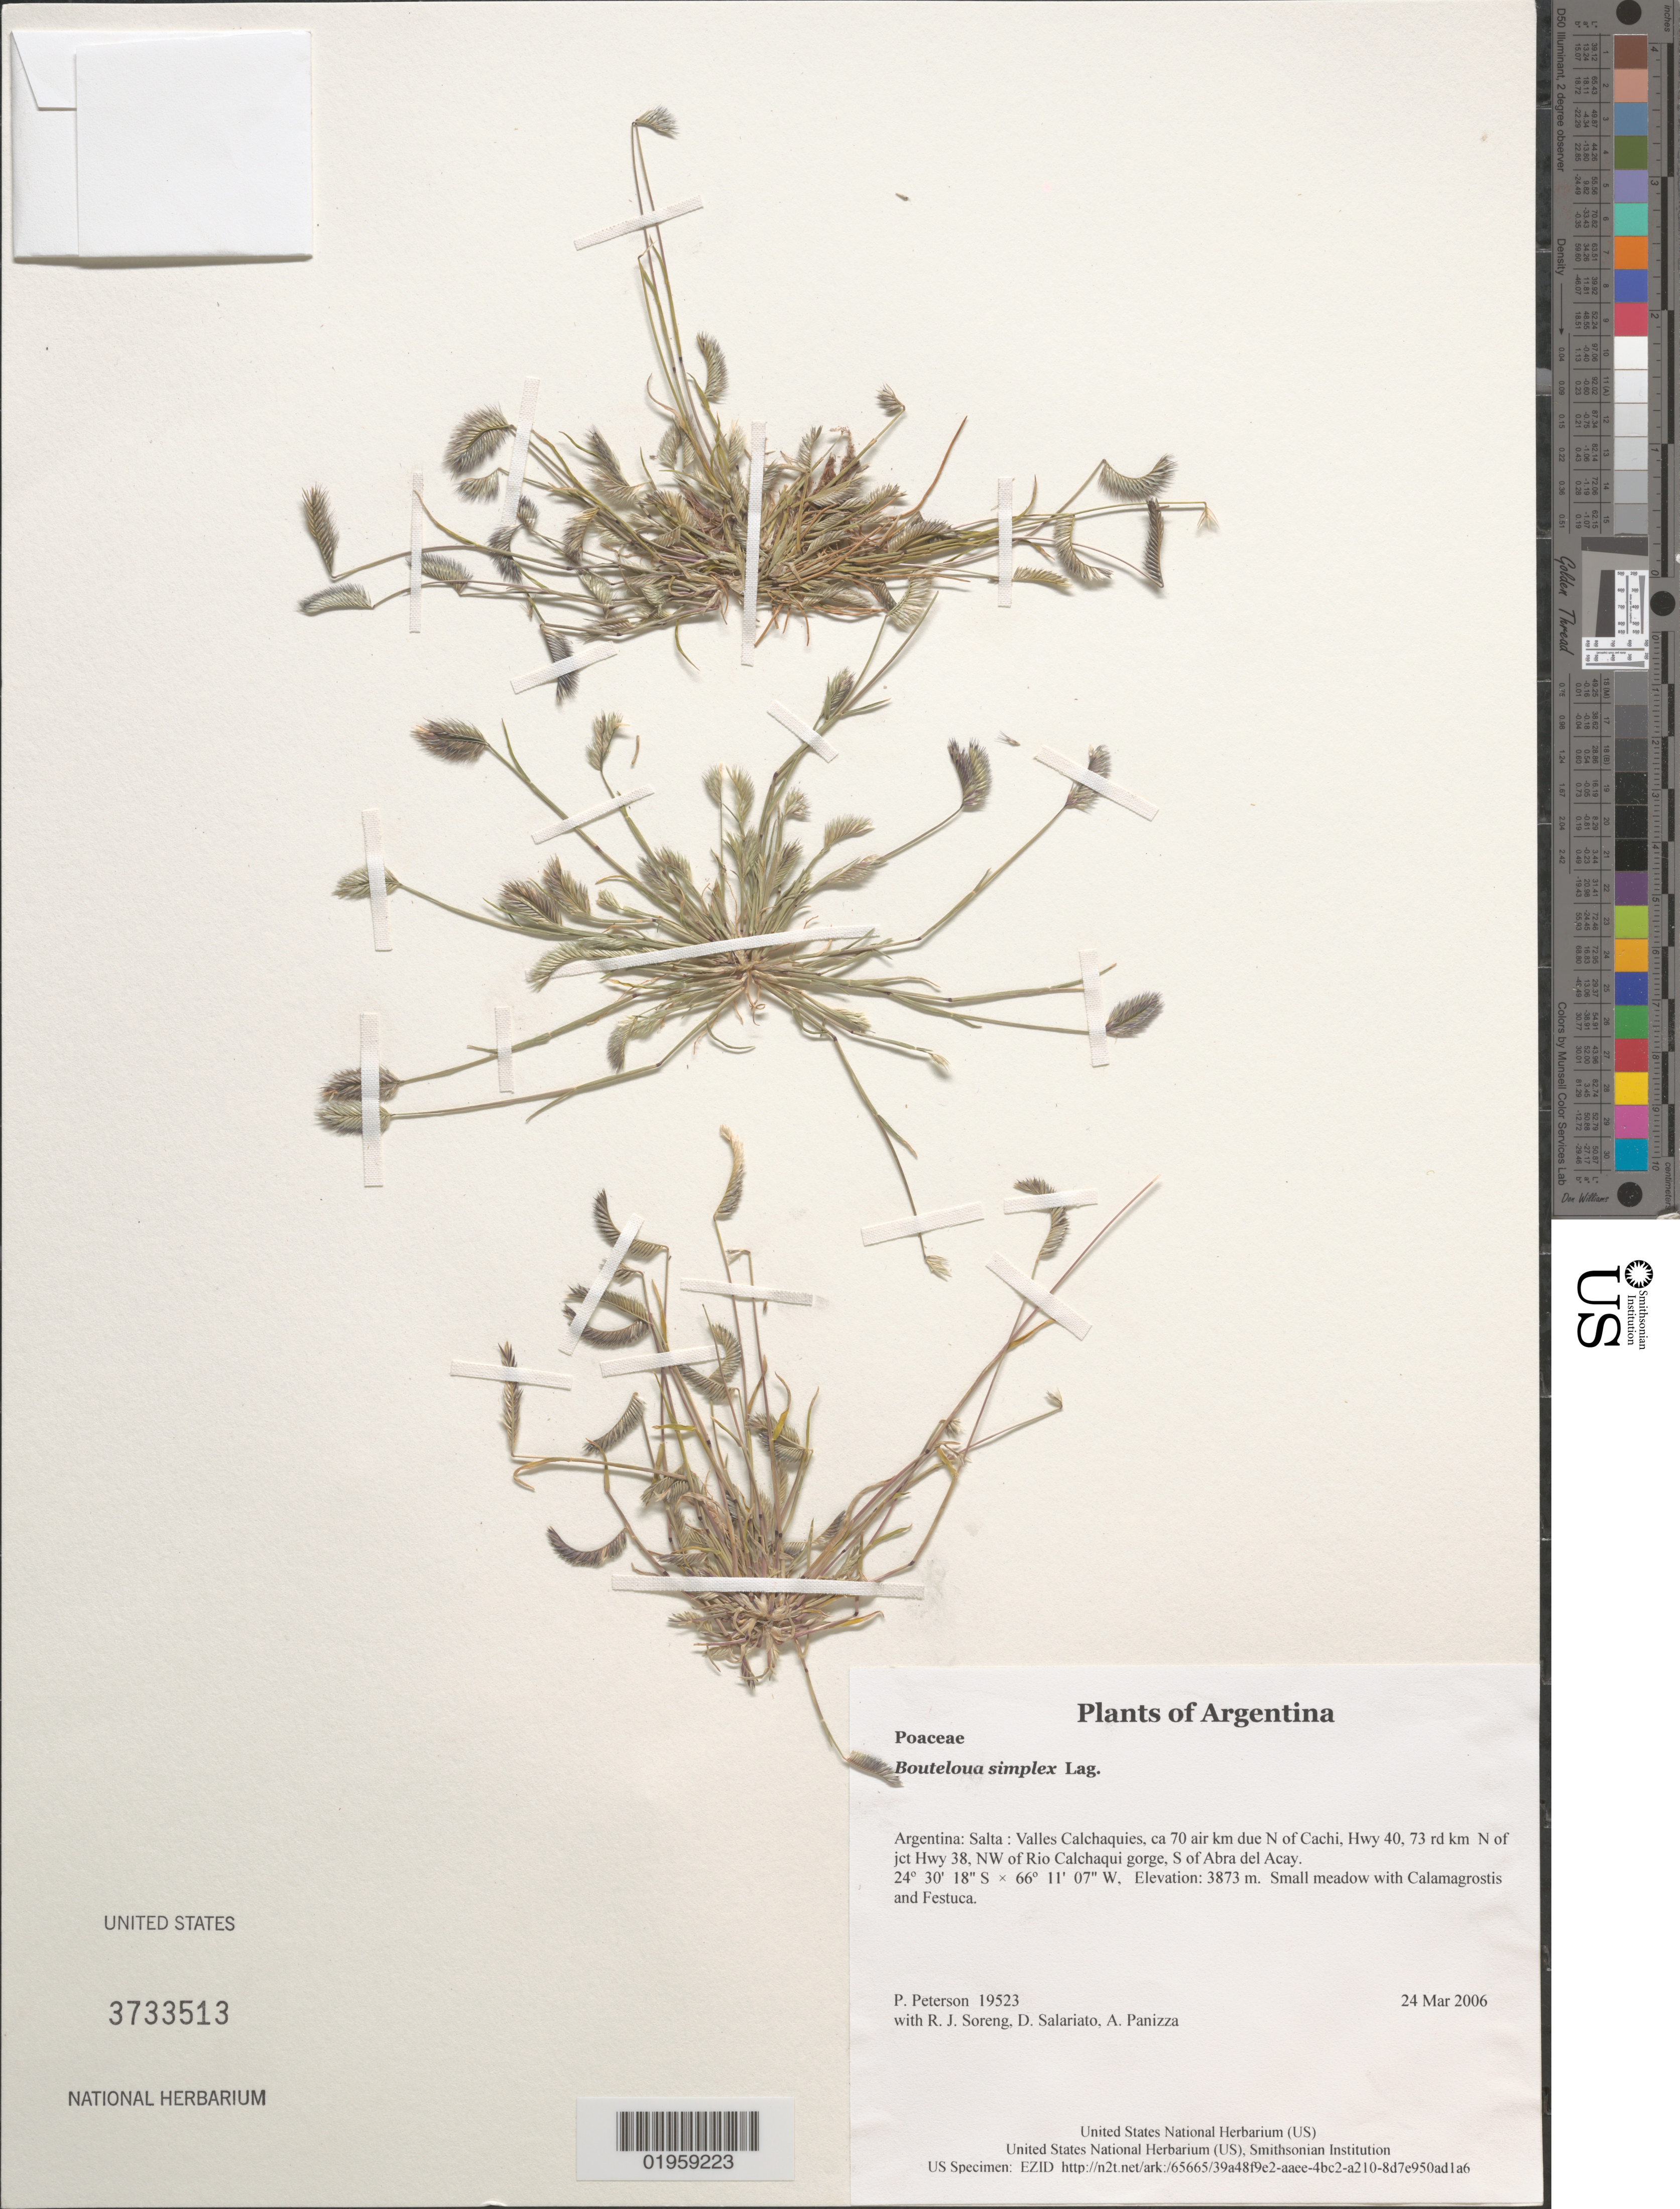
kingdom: Plantae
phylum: Tracheophyta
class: Liliopsida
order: Poales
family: Poaceae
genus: Bouteloua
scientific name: Bouteloua simplex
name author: Lag.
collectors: P. M. Peterson, R. J. Soreng, D. Salariato & A. Panizza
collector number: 19523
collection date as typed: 24 Mar 2006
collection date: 2006-03-24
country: Argentina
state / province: Salta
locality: Valles Calchaquies, ca 70 air km due N of Cachi, Hwy 40, 73 rd km N of jct Hwy 38, NW of Rio Calchaqui gorge, S of Abra del Acay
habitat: Small meadow with Calamagrostis and Festuca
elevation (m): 3873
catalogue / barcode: US 3733513